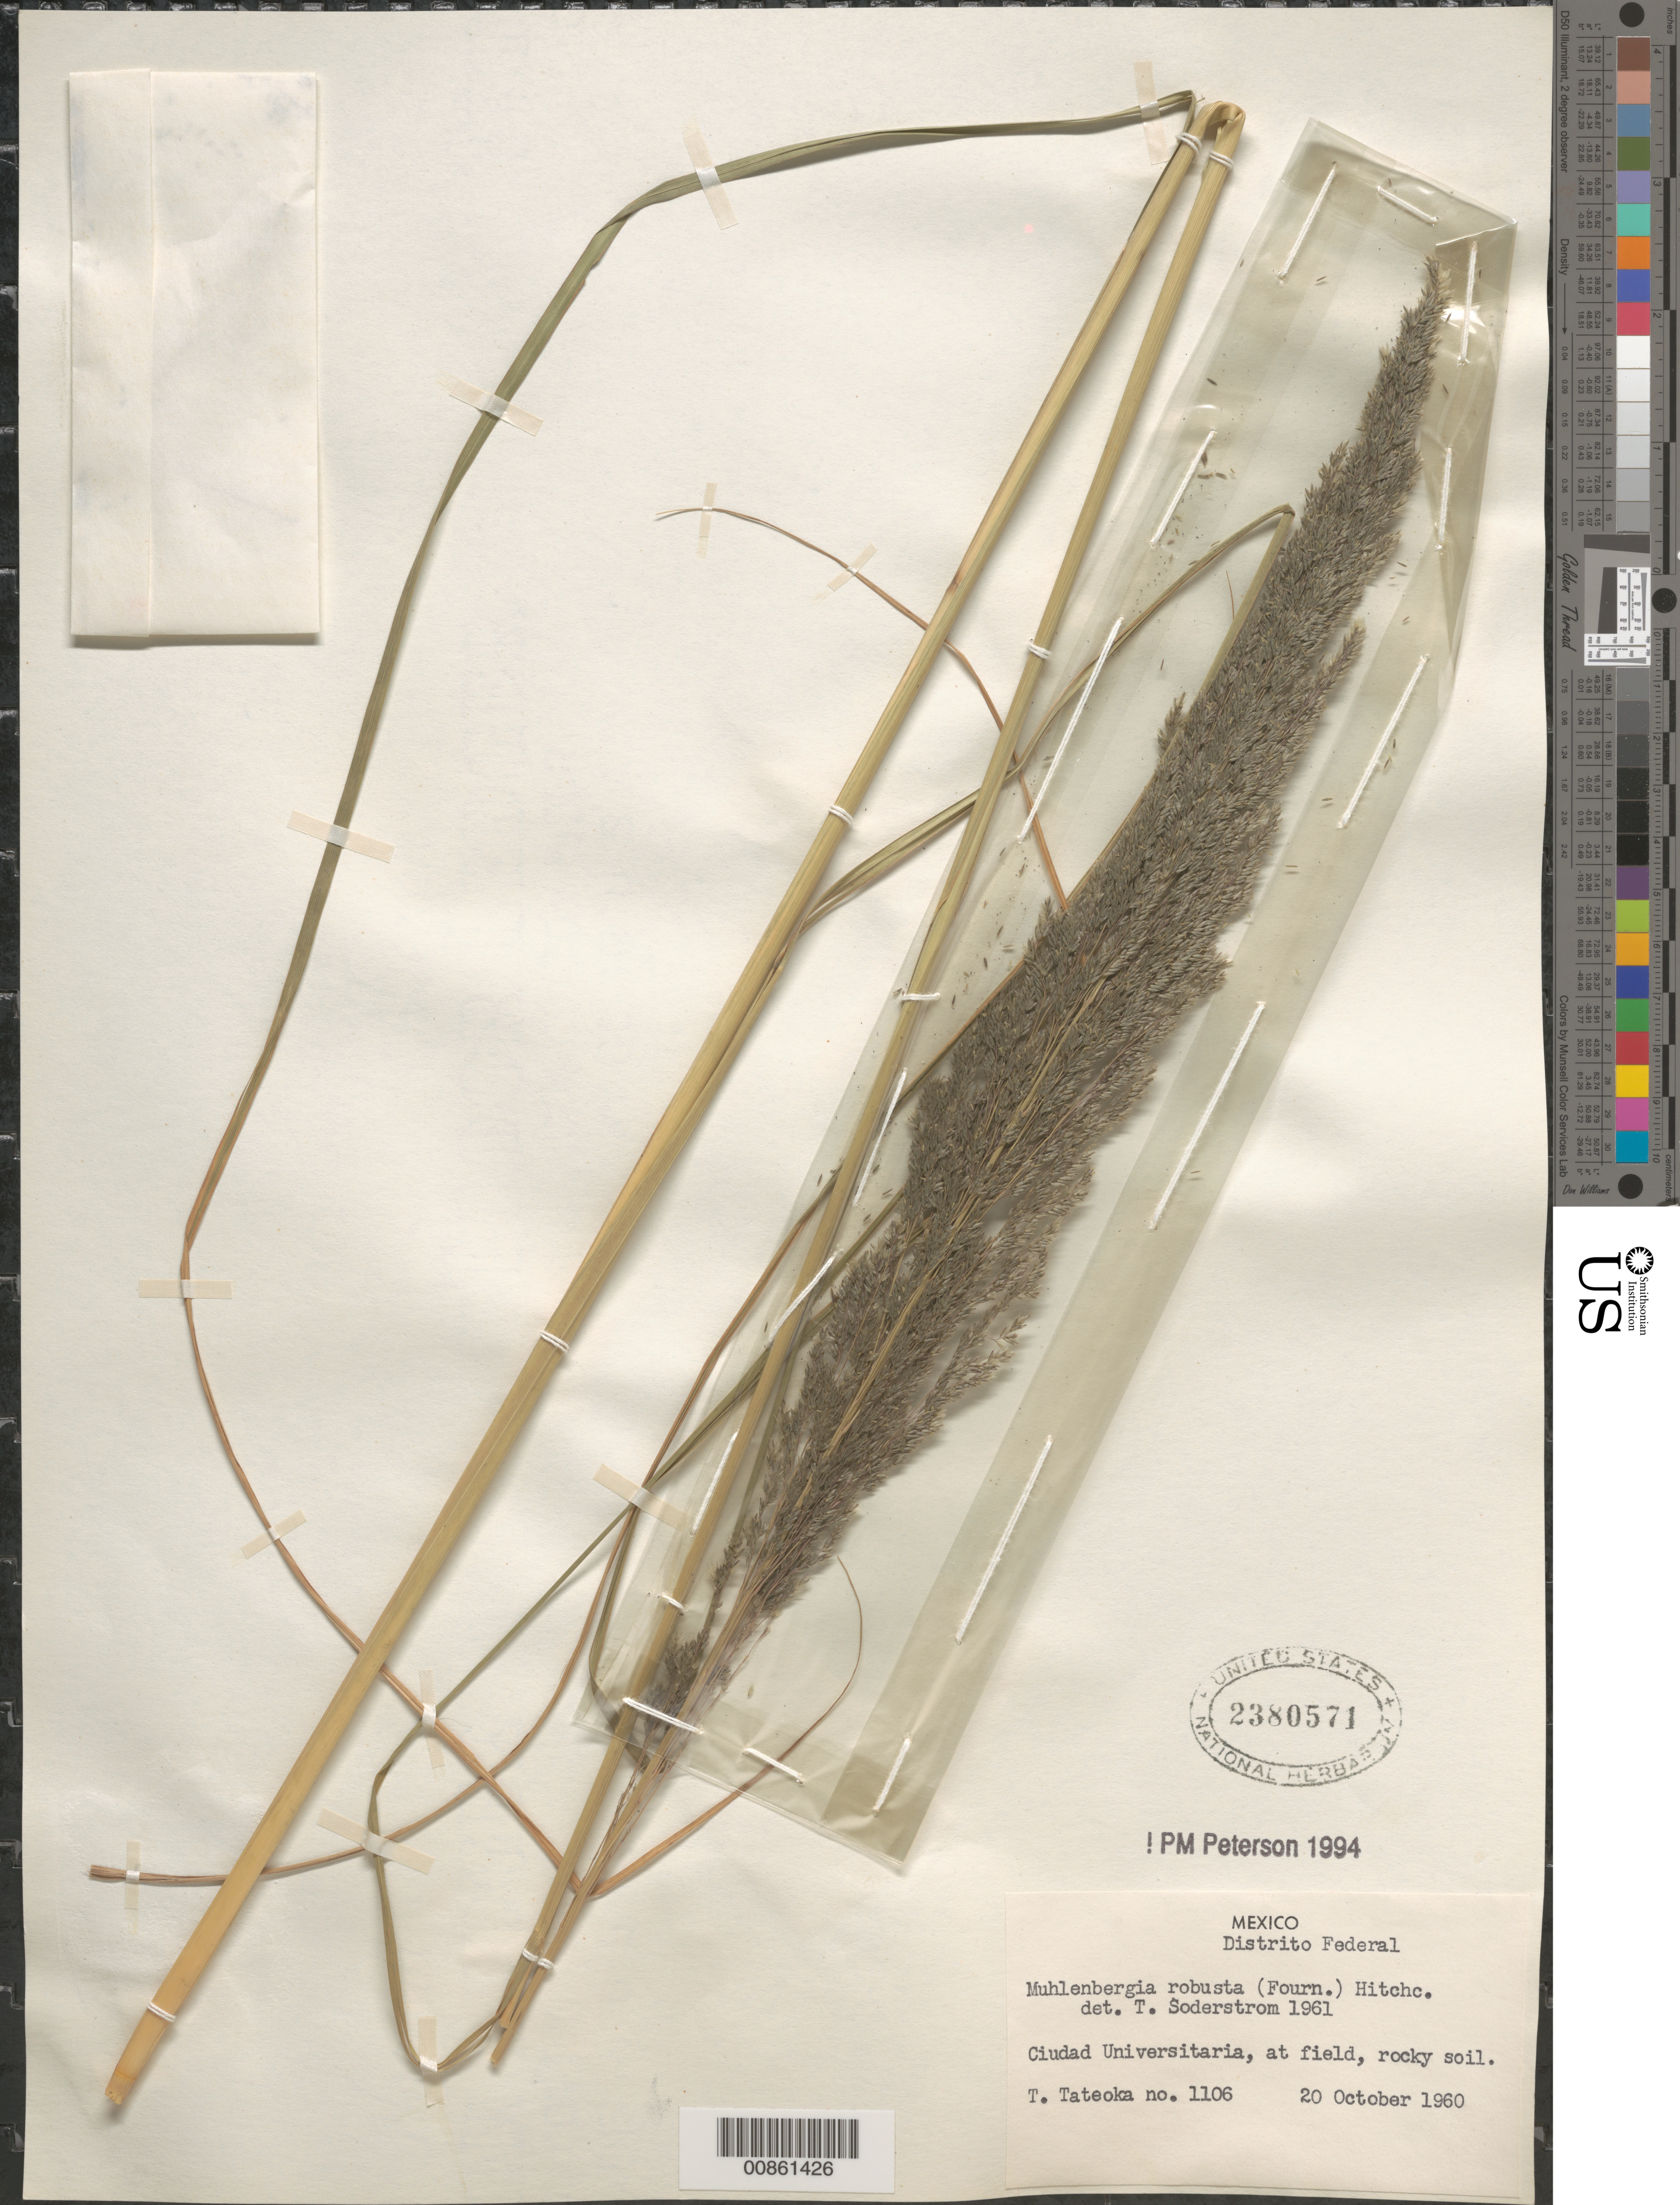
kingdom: Plantae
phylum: Tracheophyta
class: Liliopsida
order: Poales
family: Poaceae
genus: Muhlenbergia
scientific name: Muhlenbergia robusta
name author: (E. Fourn.) Hitchc.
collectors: T. Tateoka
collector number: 1106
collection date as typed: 20 Oct 1960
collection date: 1960-10-20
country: Mexico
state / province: Distrito Federal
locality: Ciudad Universitaria, D.F.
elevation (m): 2300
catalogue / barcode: US 2380571